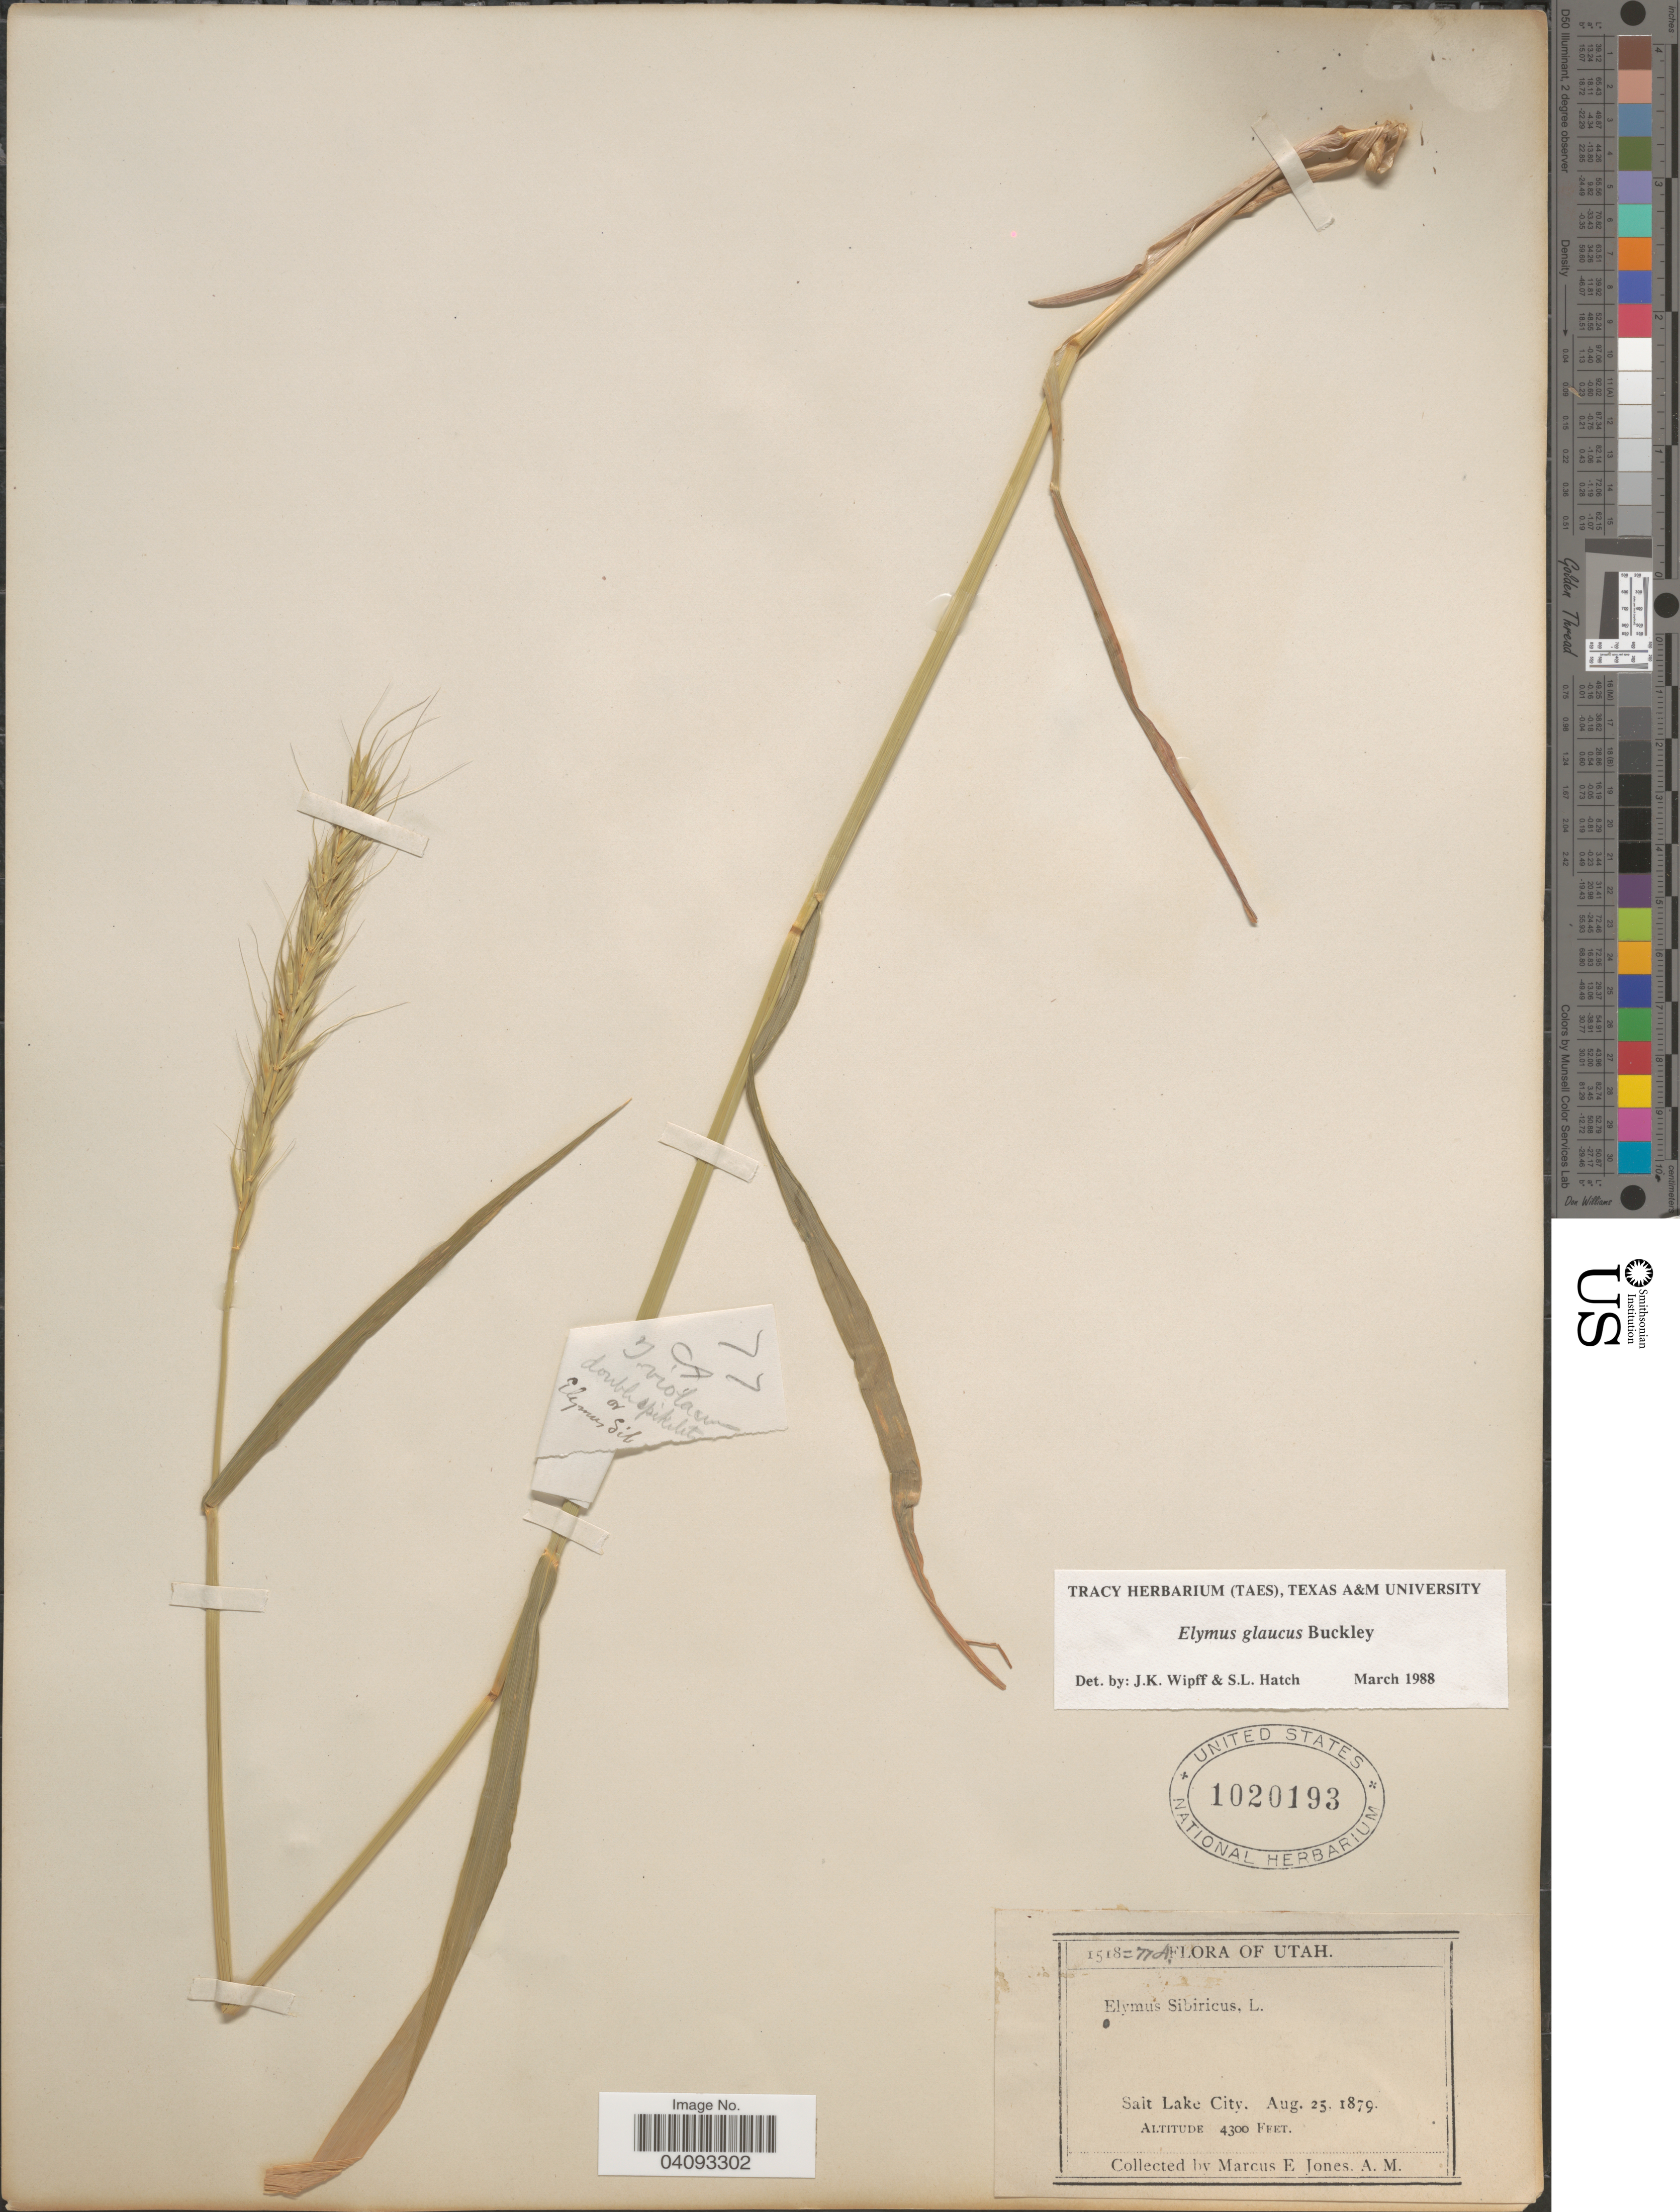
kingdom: Plantae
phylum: Tracheophyta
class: Liliopsida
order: Poales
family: Poaceae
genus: Elymus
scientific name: Elymus glaucus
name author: Buckley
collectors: M. E. Jones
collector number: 1518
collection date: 1879-08-25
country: United States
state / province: Utah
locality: Salt Lake City.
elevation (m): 1311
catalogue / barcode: US 1020193